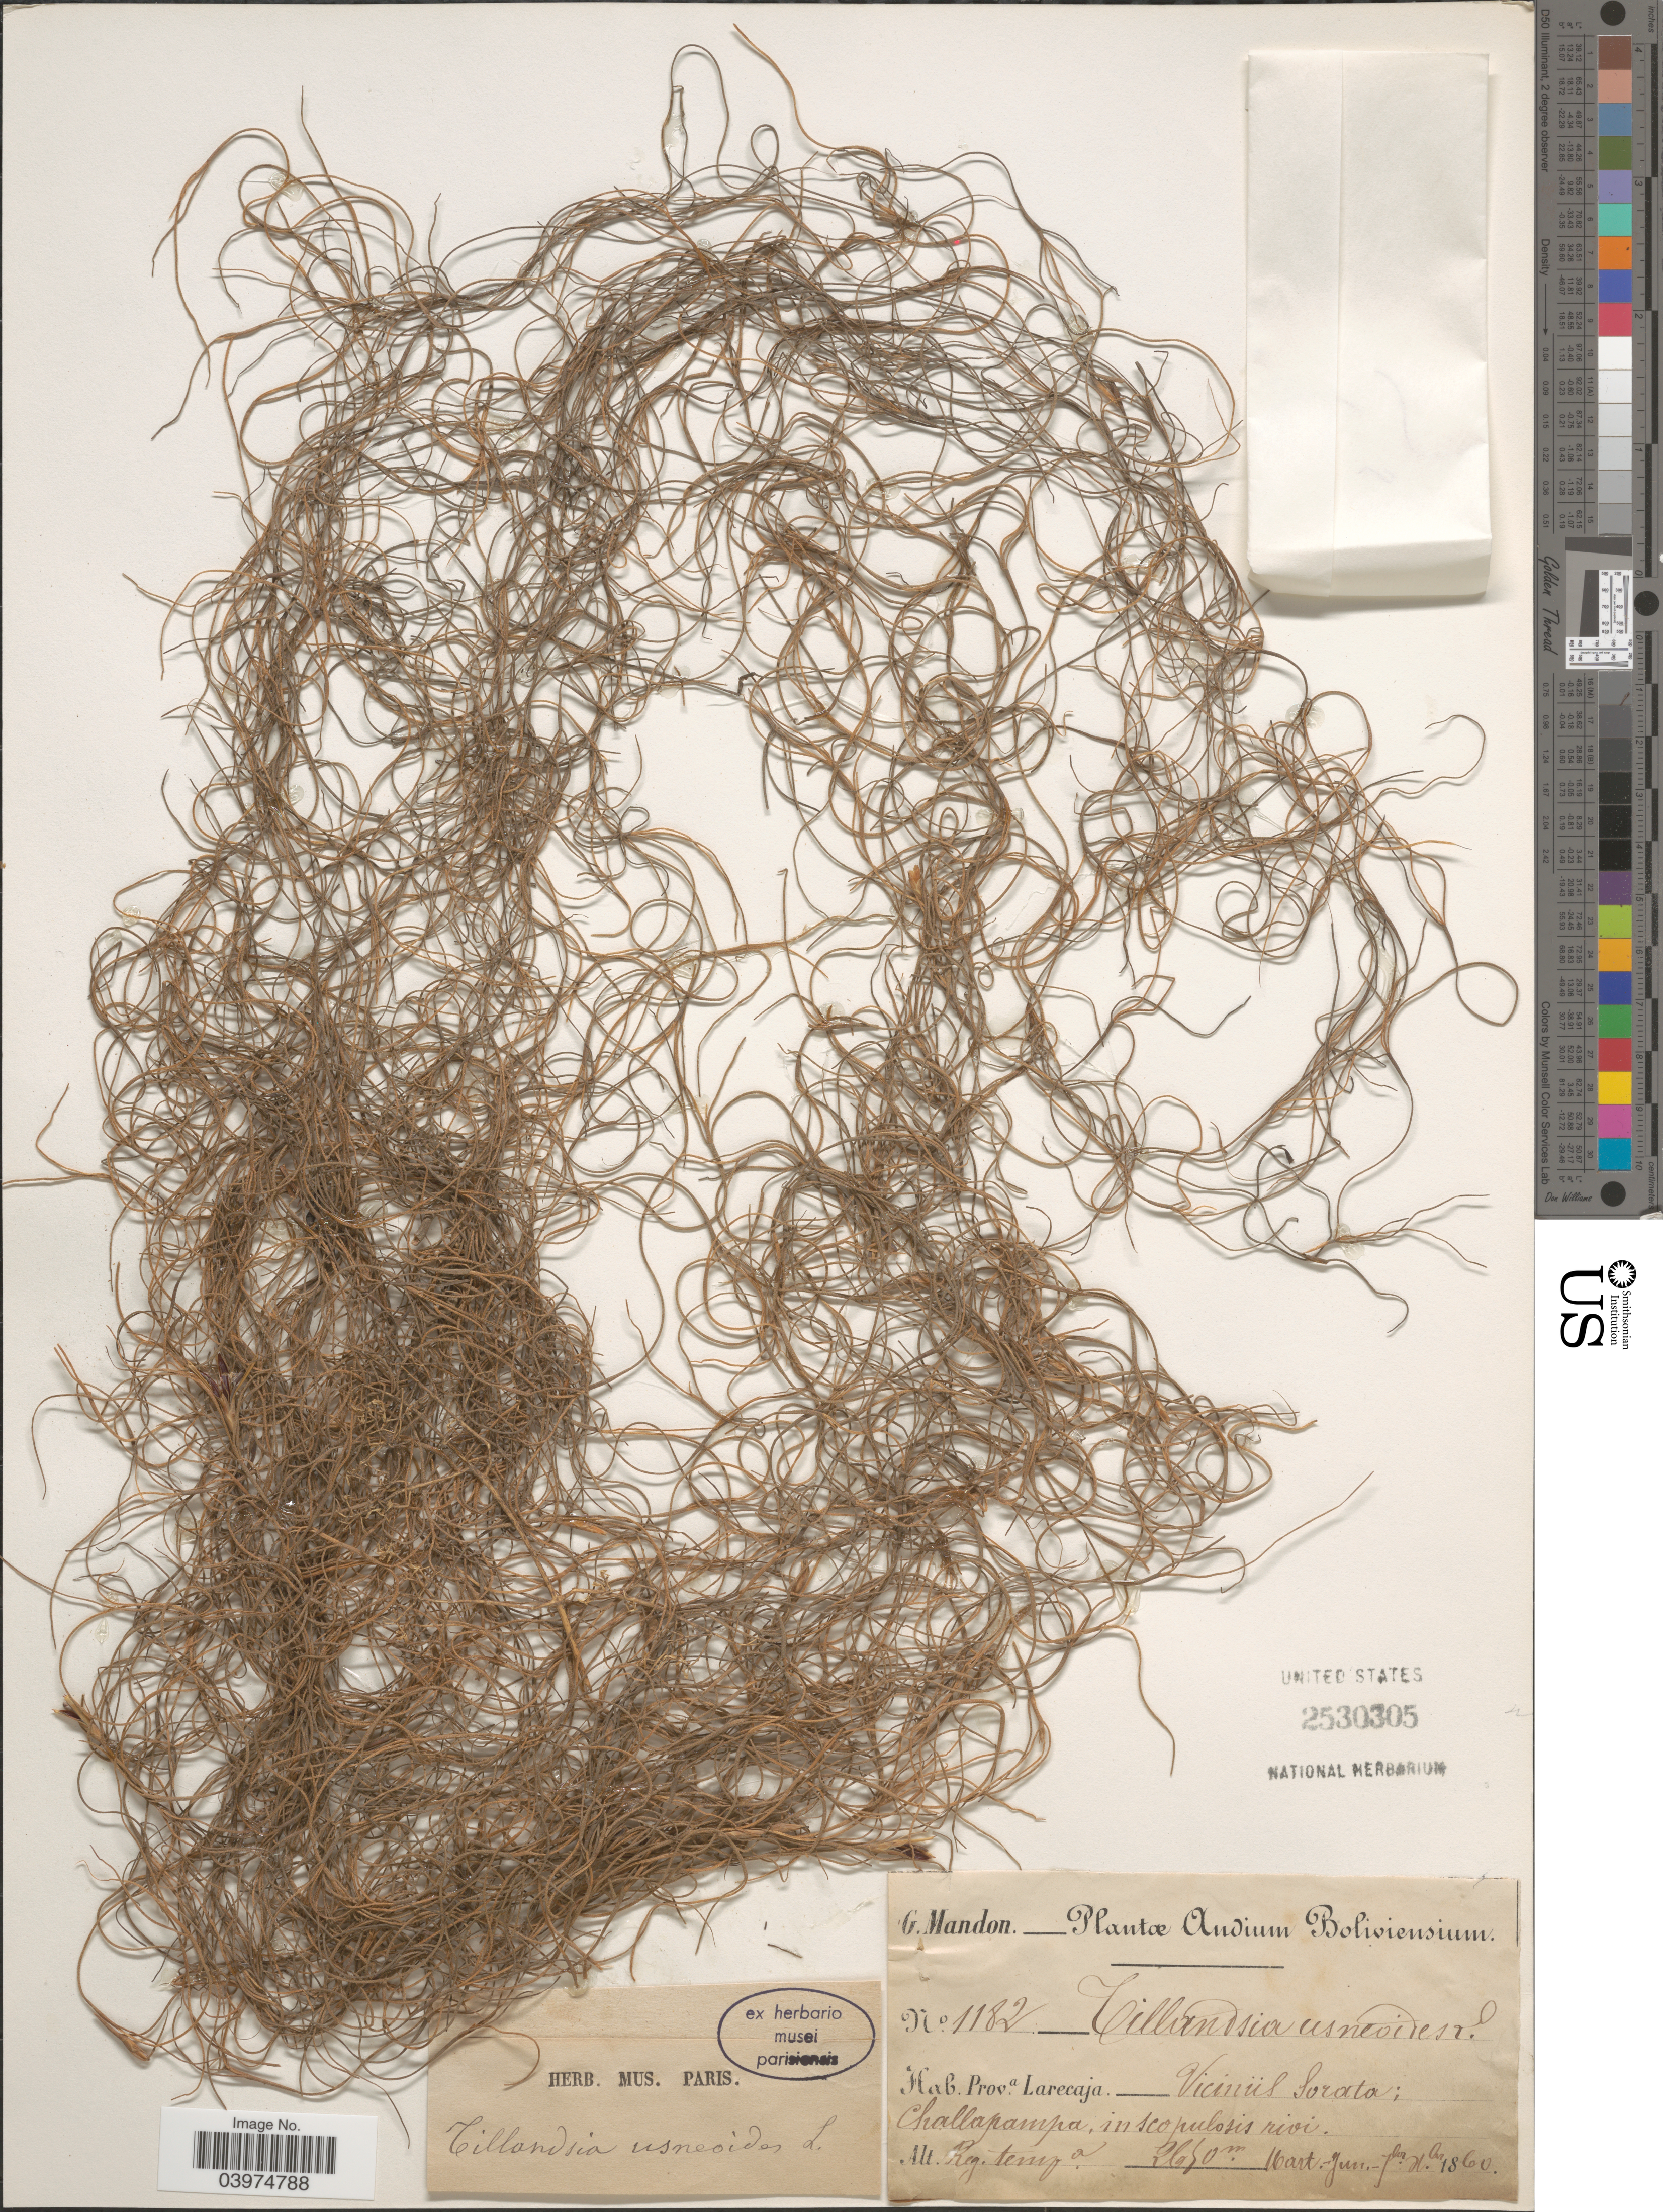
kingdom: Plantae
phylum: Tracheophyta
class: Liliopsida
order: Poales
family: Bromeliaceae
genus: Tillandsia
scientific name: Tillandsia usneoides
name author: (L.) L.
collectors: G. Mandon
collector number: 1182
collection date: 1860-03/1860-06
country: Bolivia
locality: Prova. Larecaja. Vicinüs Sorata; Challapampa, in scopulosis rivi. Reg. temp.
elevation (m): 2650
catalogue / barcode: US 2530305